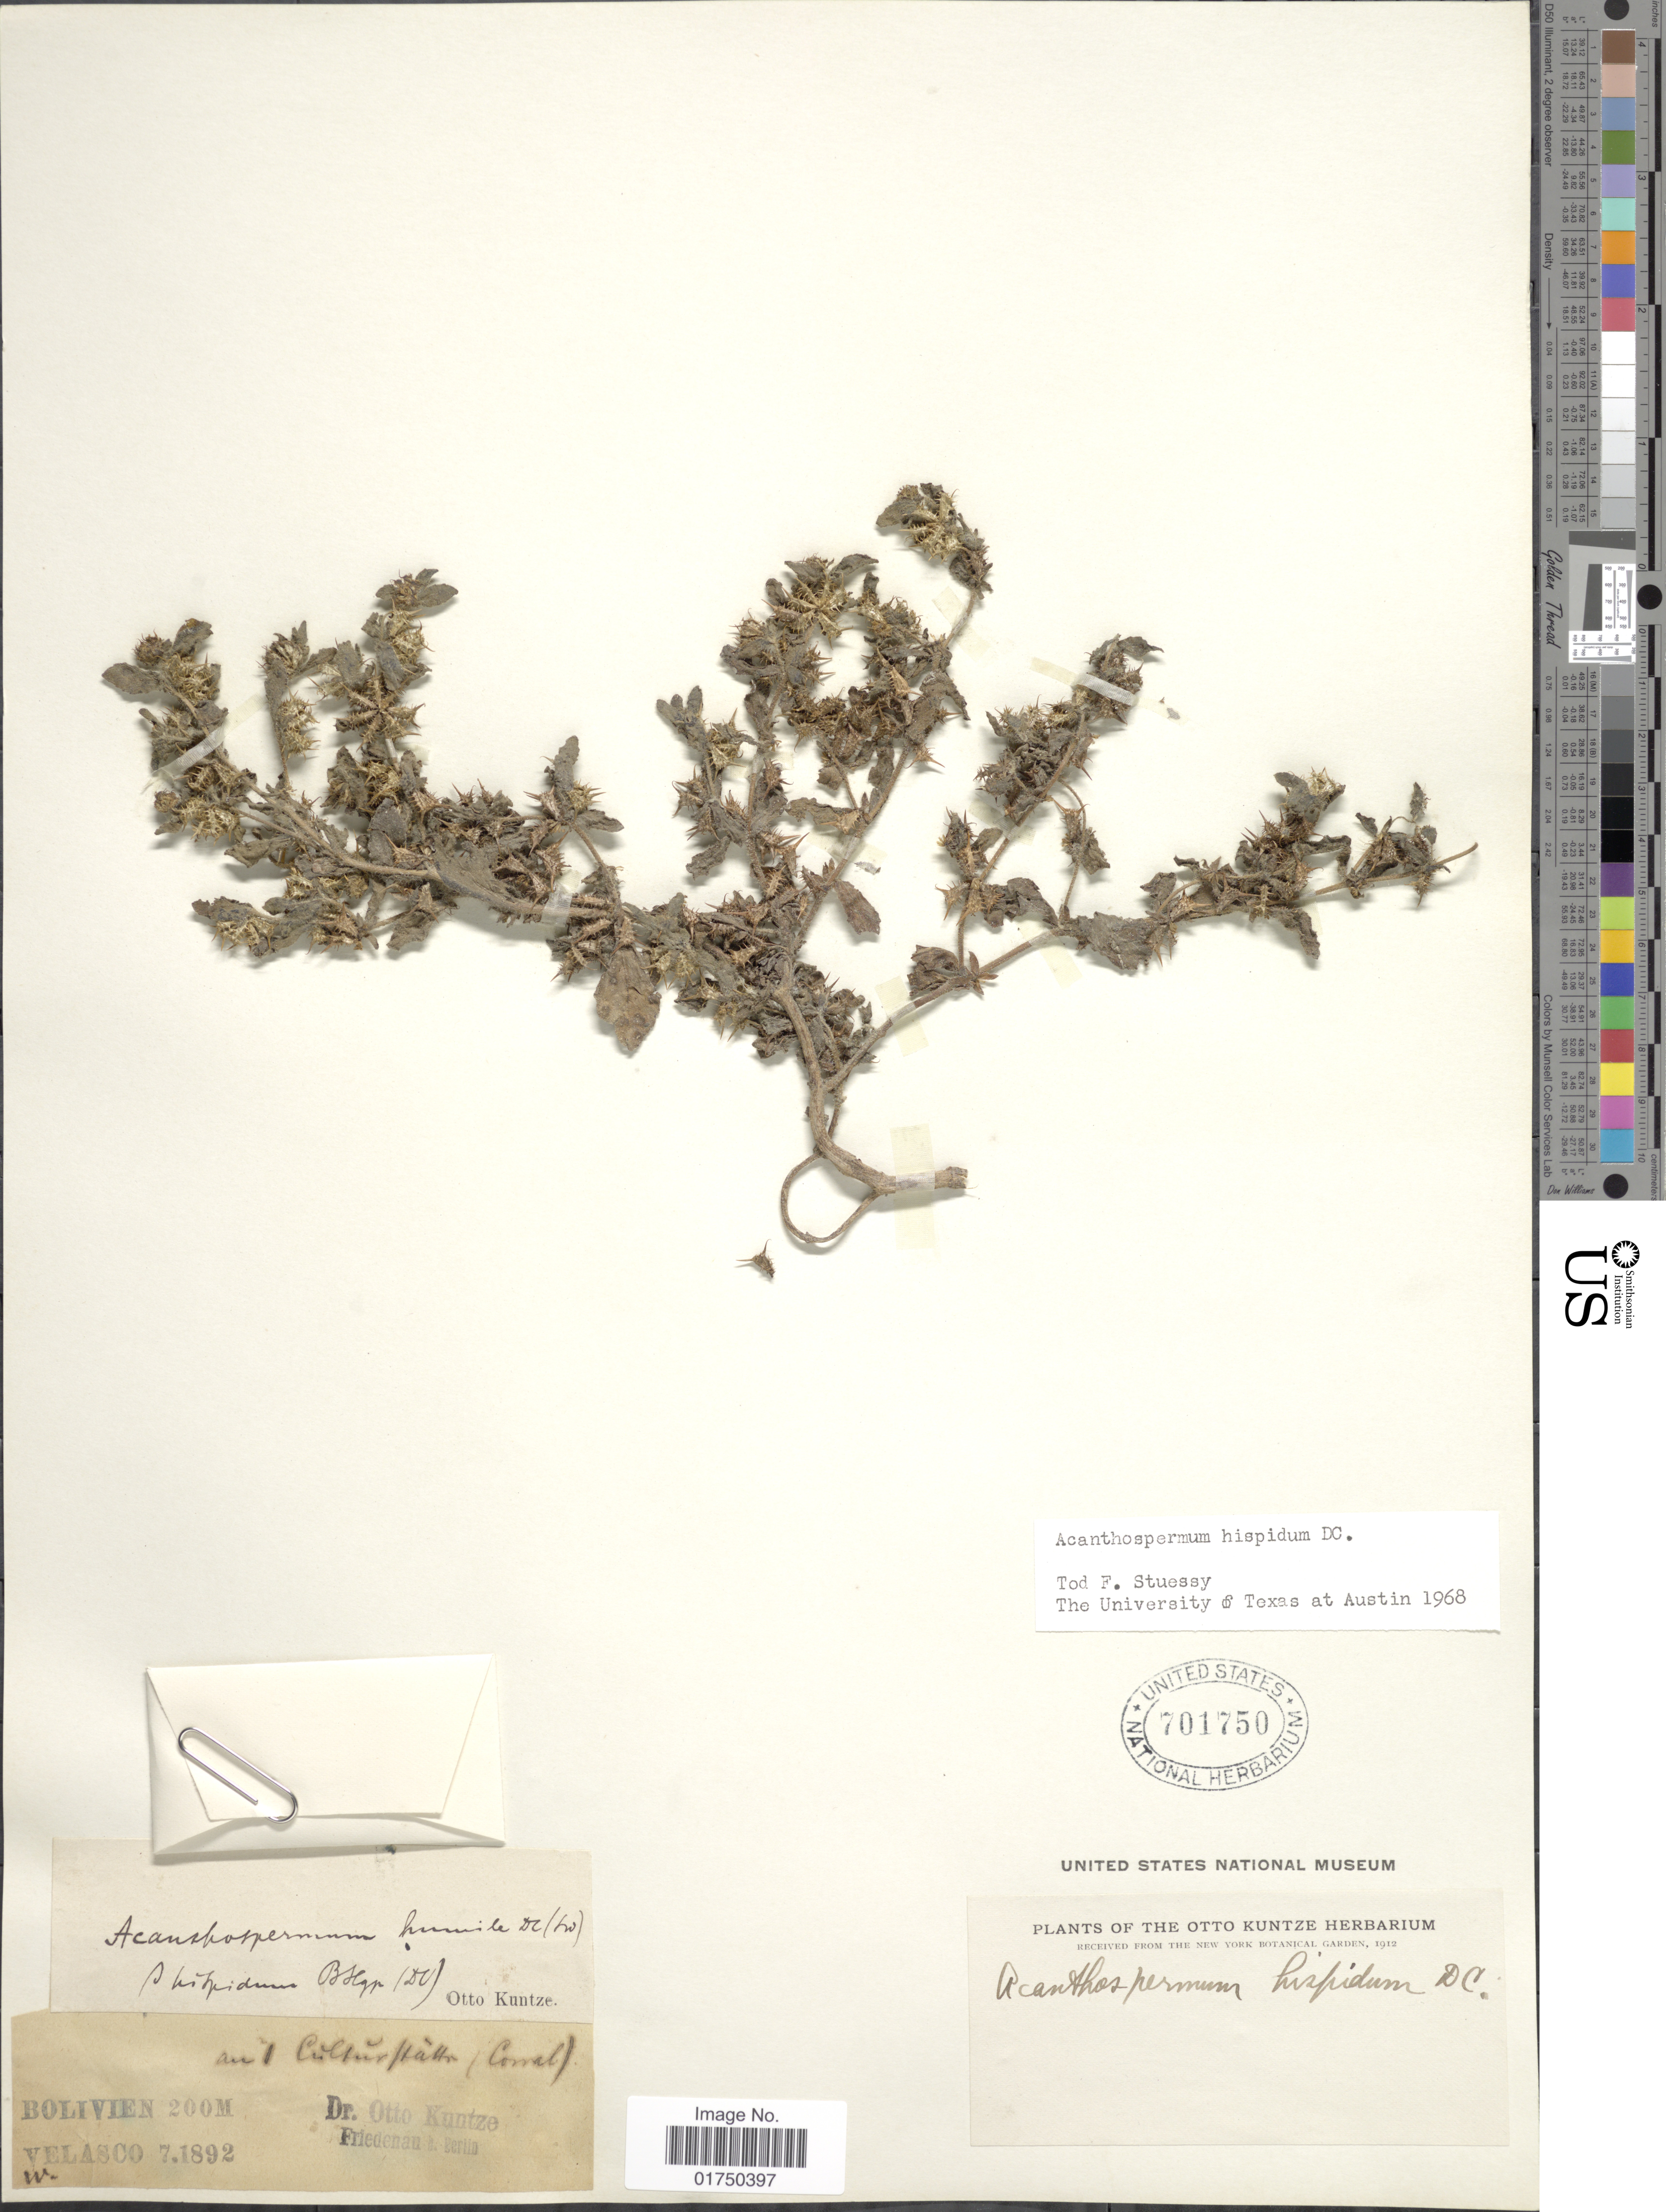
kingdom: Plantae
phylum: Tracheophyta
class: Magnoliopsida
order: Asterales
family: Asteraceae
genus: Acanthospermum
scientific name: Acanthospermum hispidum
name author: DC.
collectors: C.E.O. Kuntze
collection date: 1892-07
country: Bolivia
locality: Velasco. Bolivien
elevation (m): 200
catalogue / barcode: US 701750